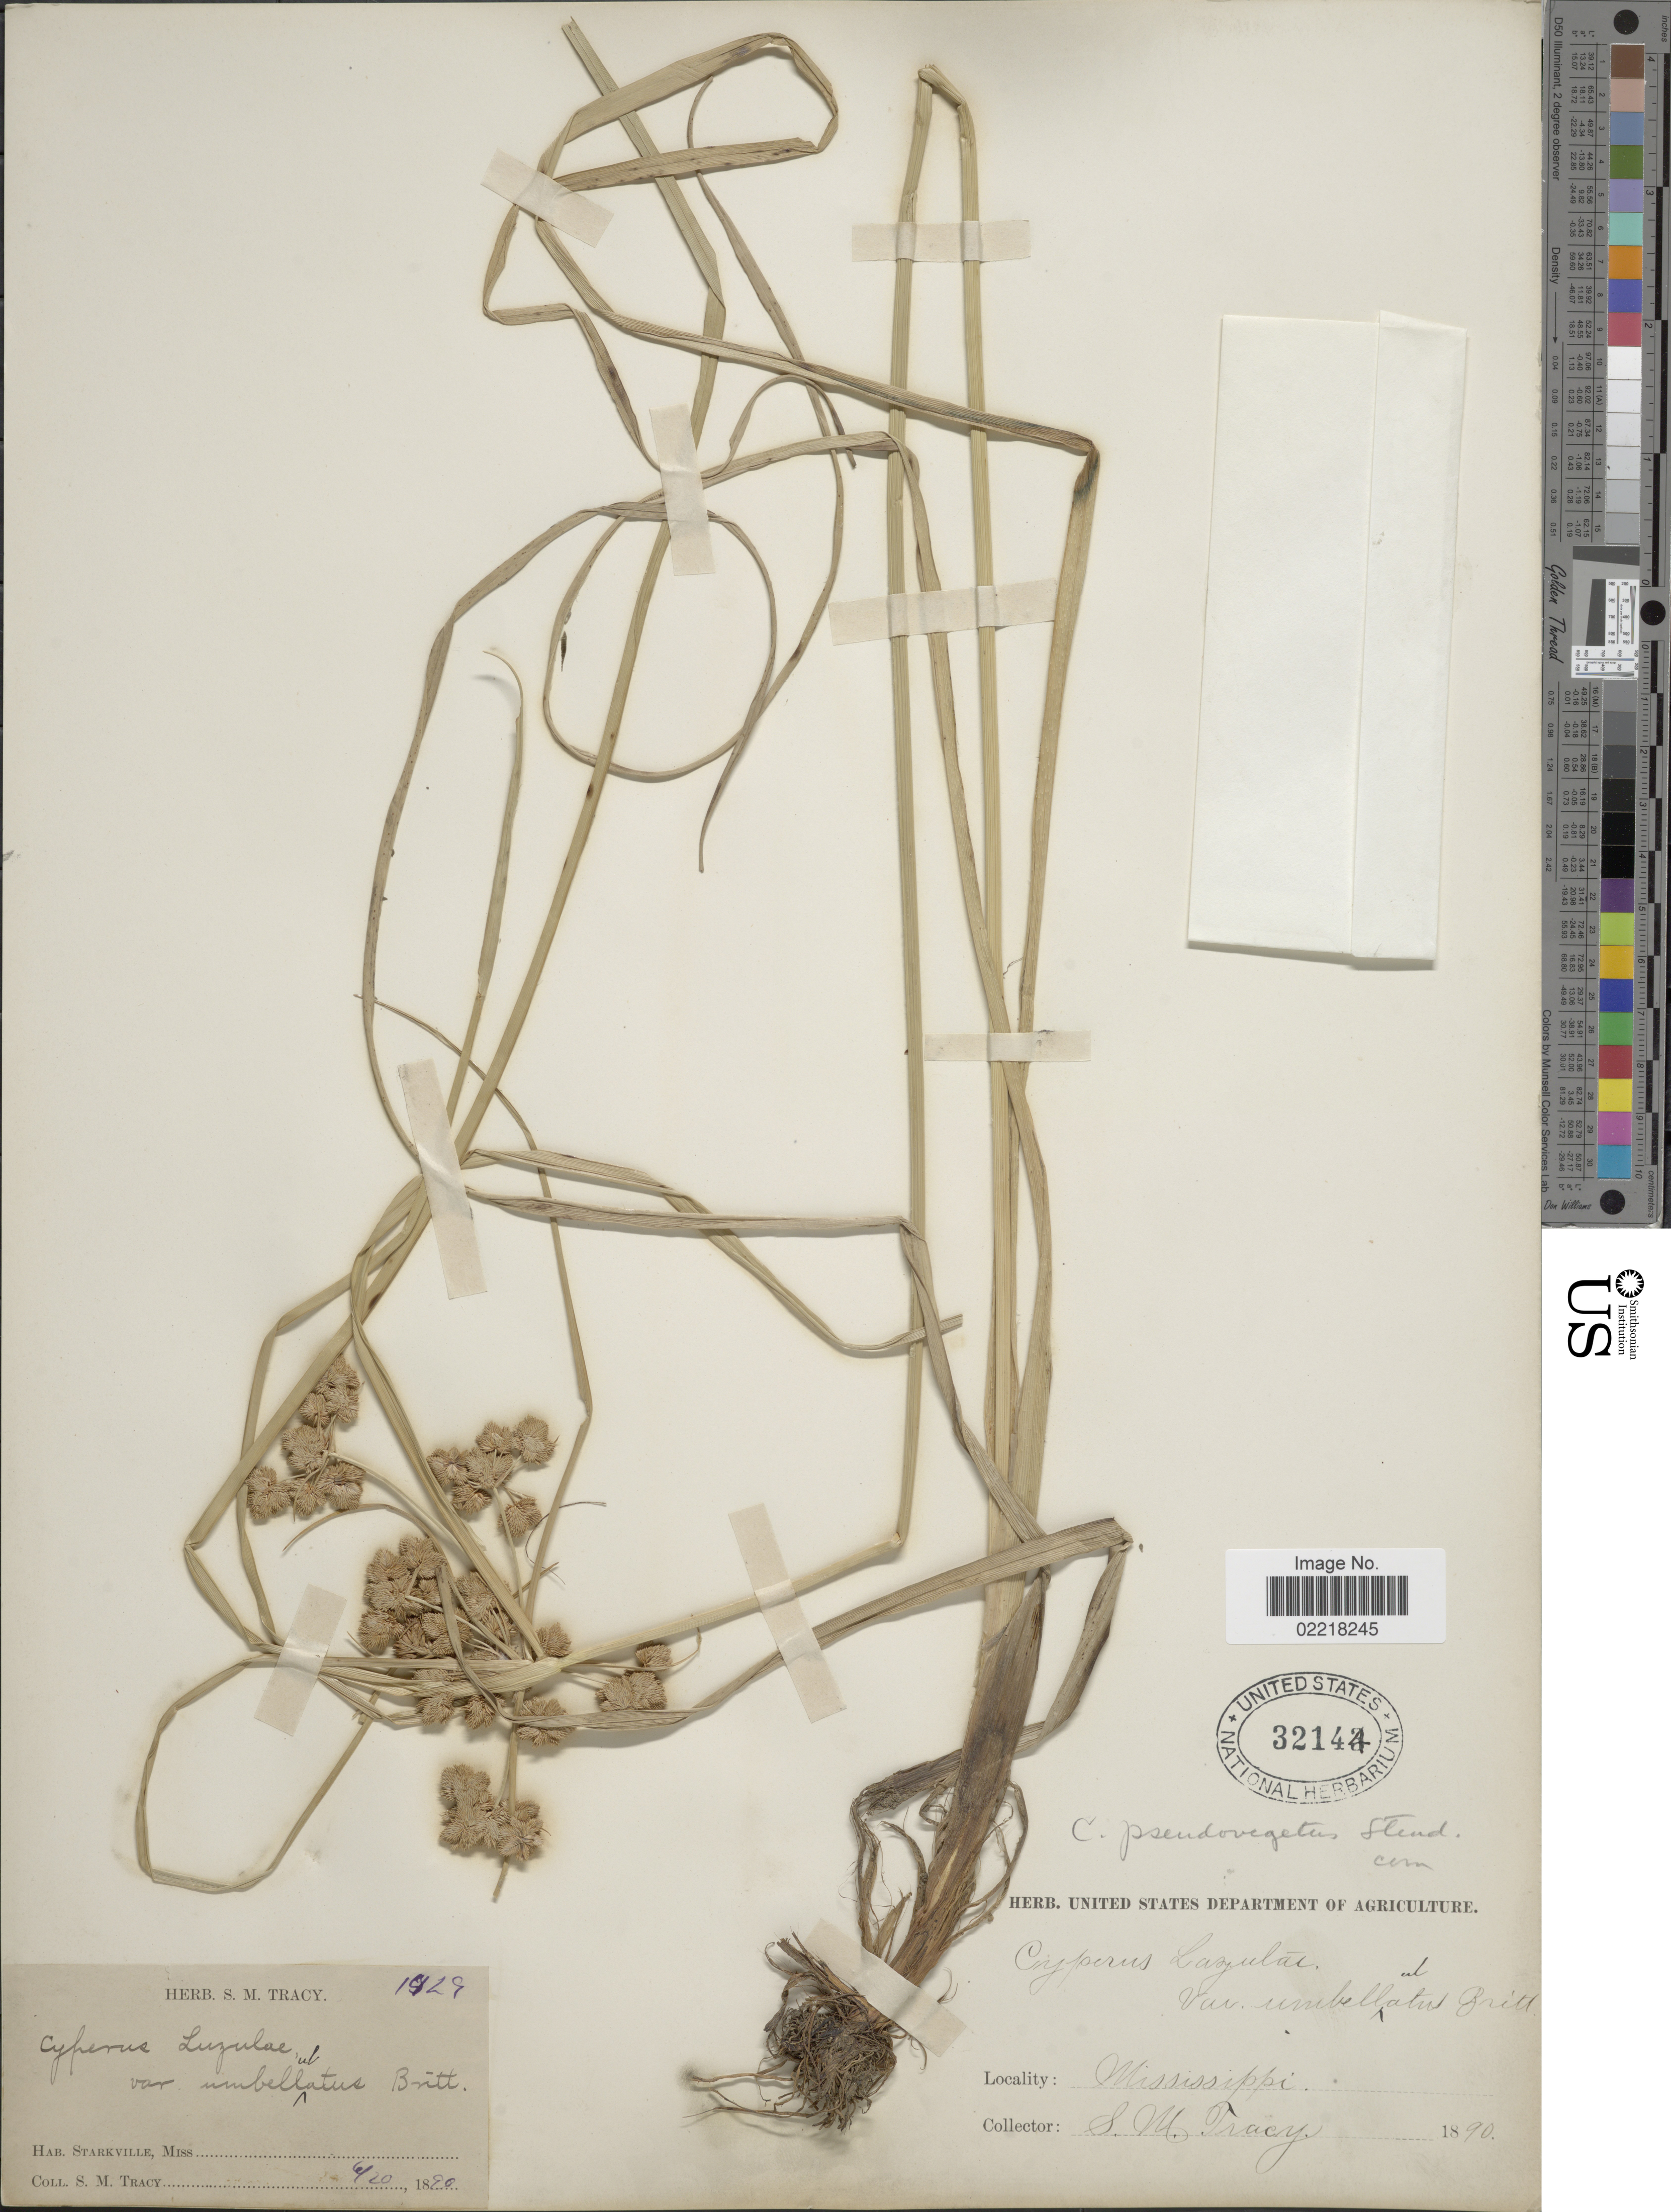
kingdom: Plantae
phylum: Tracheophyta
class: Liliopsida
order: Poales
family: Cyperaceae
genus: Cyperus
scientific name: Cyperus pseudovegetus Steud.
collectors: S. M. Tracy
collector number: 1929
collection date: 1890-06-20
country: United States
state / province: Mississippi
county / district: Oktibbeha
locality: Starkville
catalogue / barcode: US 32144